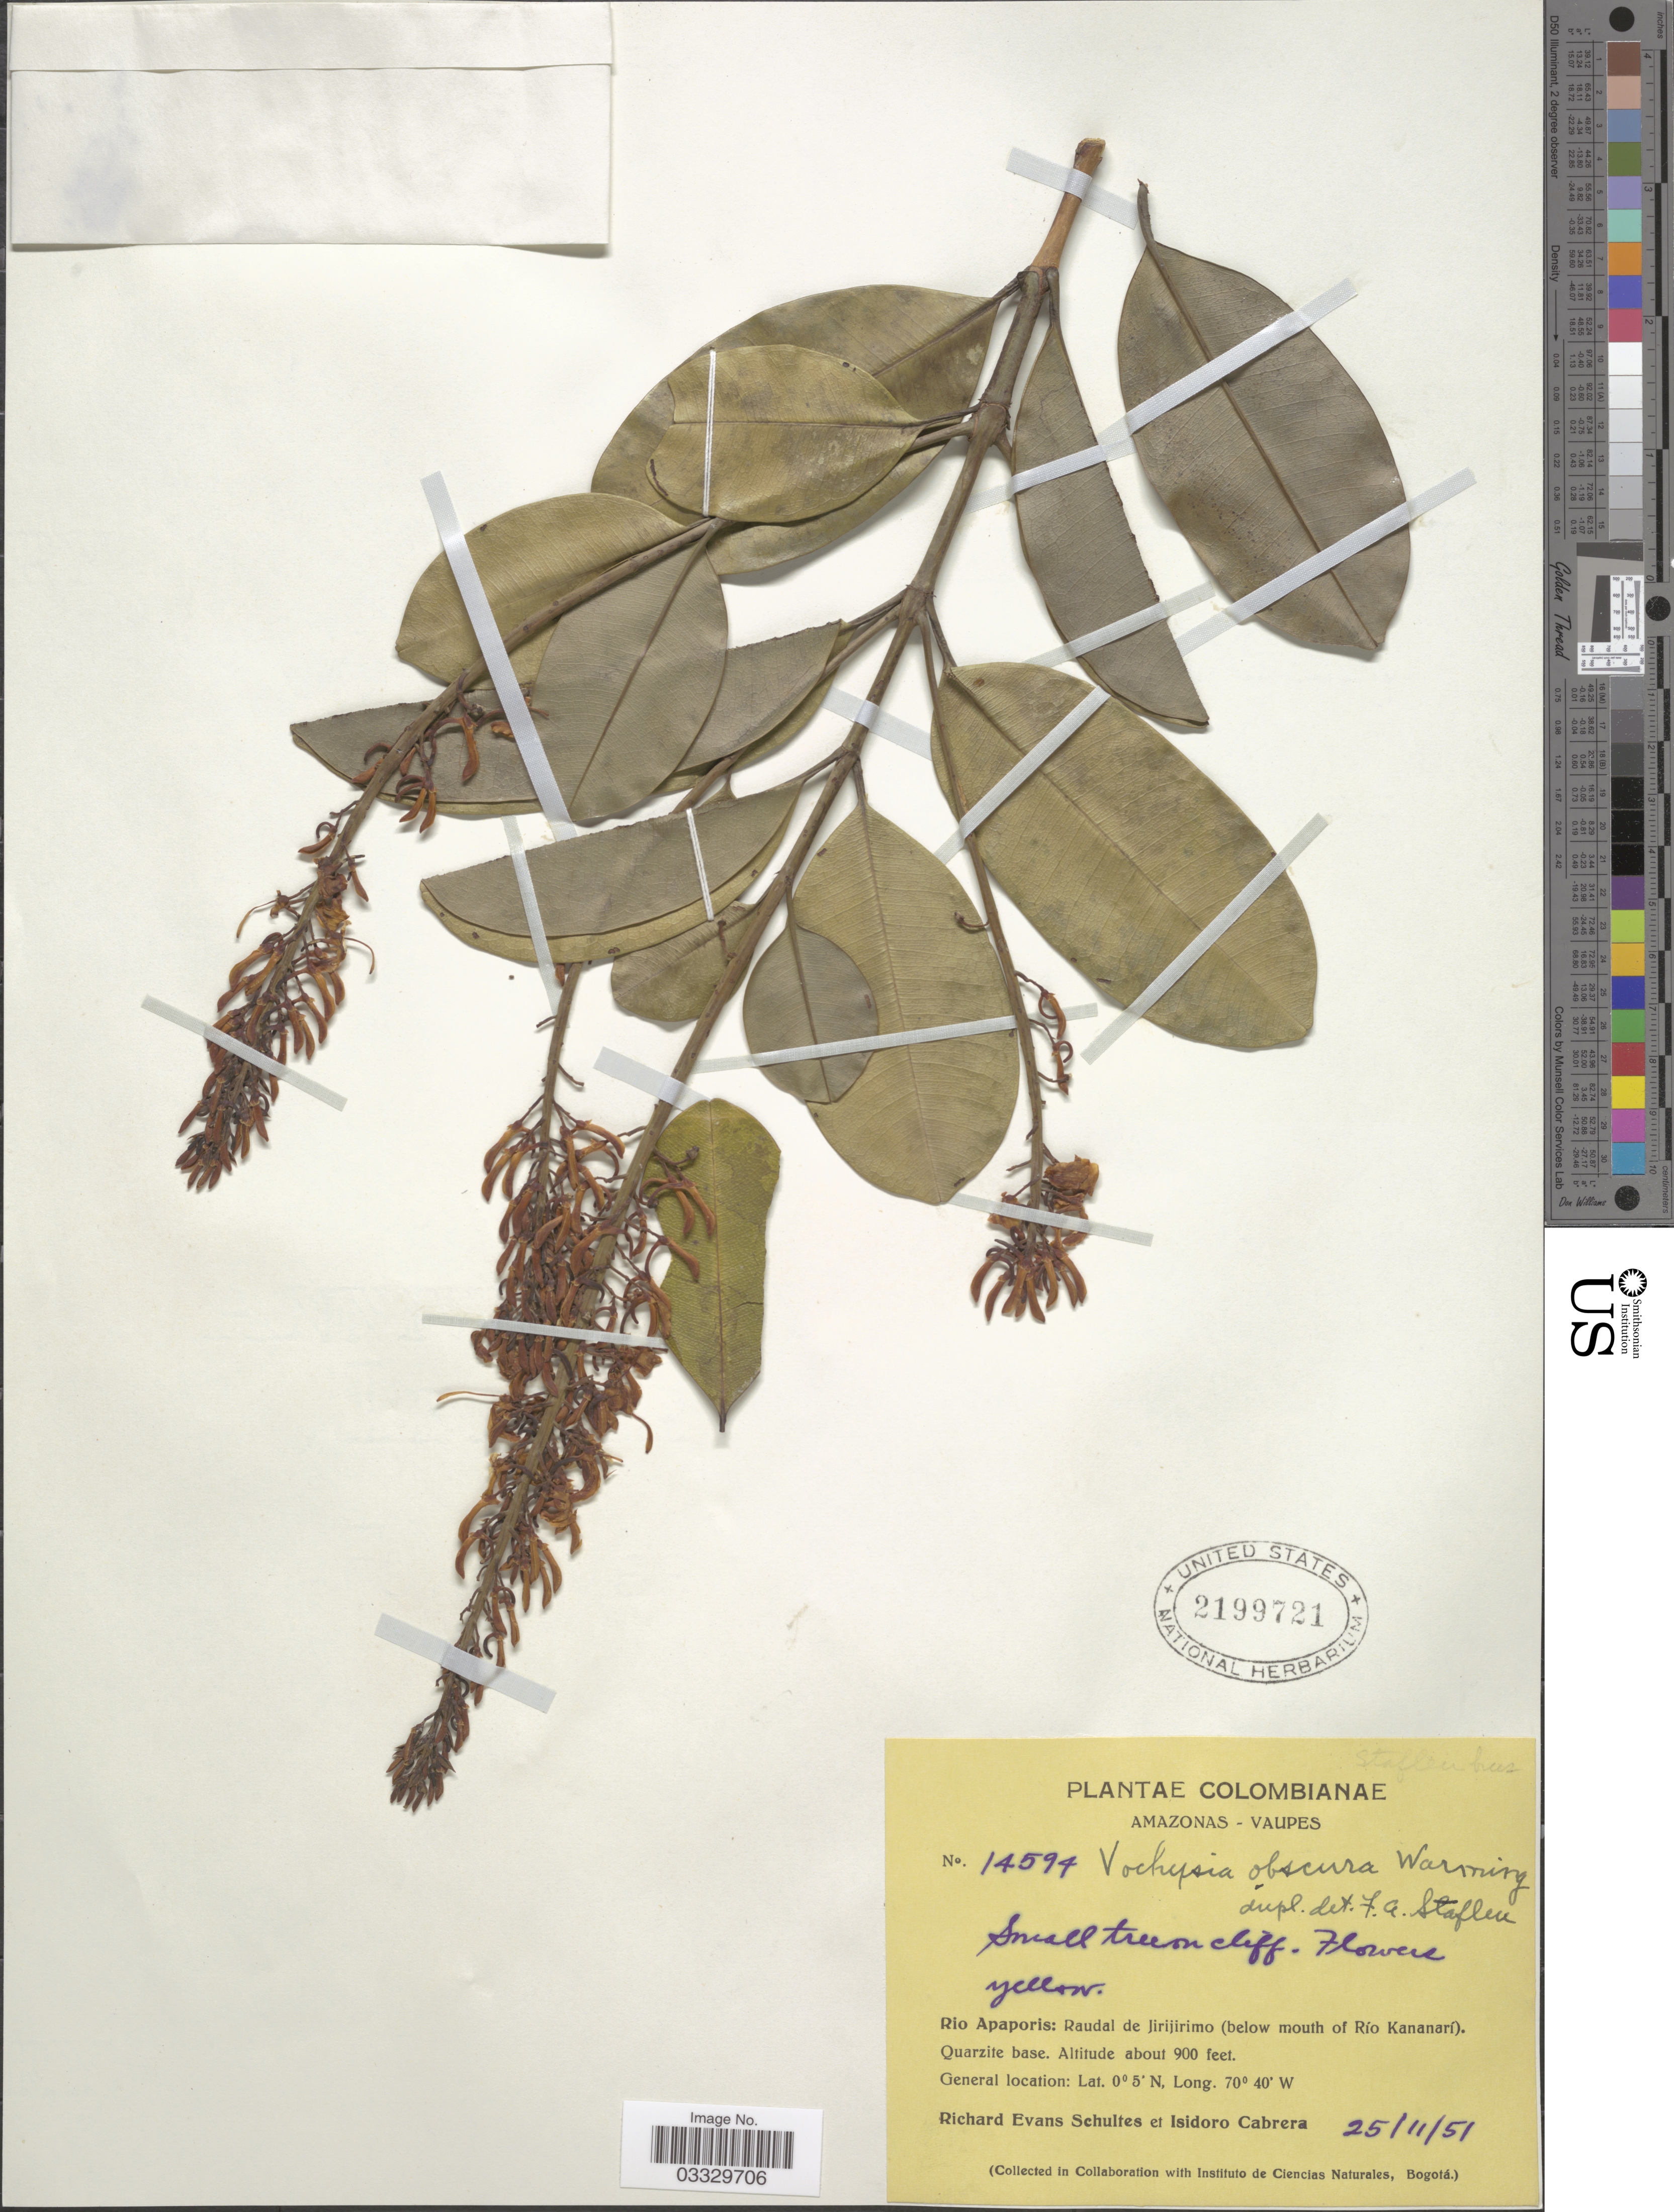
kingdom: Plantae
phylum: Tracheophyta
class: Magnoliopsida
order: Myrtales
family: Vochysiaceae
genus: Vochysia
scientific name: Vochysia obscura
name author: Warm.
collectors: R. E. Schultes & I. Cabrera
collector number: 14594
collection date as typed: Transcribed d/m/y: 25/11/51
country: Colombia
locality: Amazonas - Vaupes. Rio Apaporis: Raudal de Jirijirimo (below mouth of Río Kananarí).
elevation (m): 274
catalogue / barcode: US 2199721